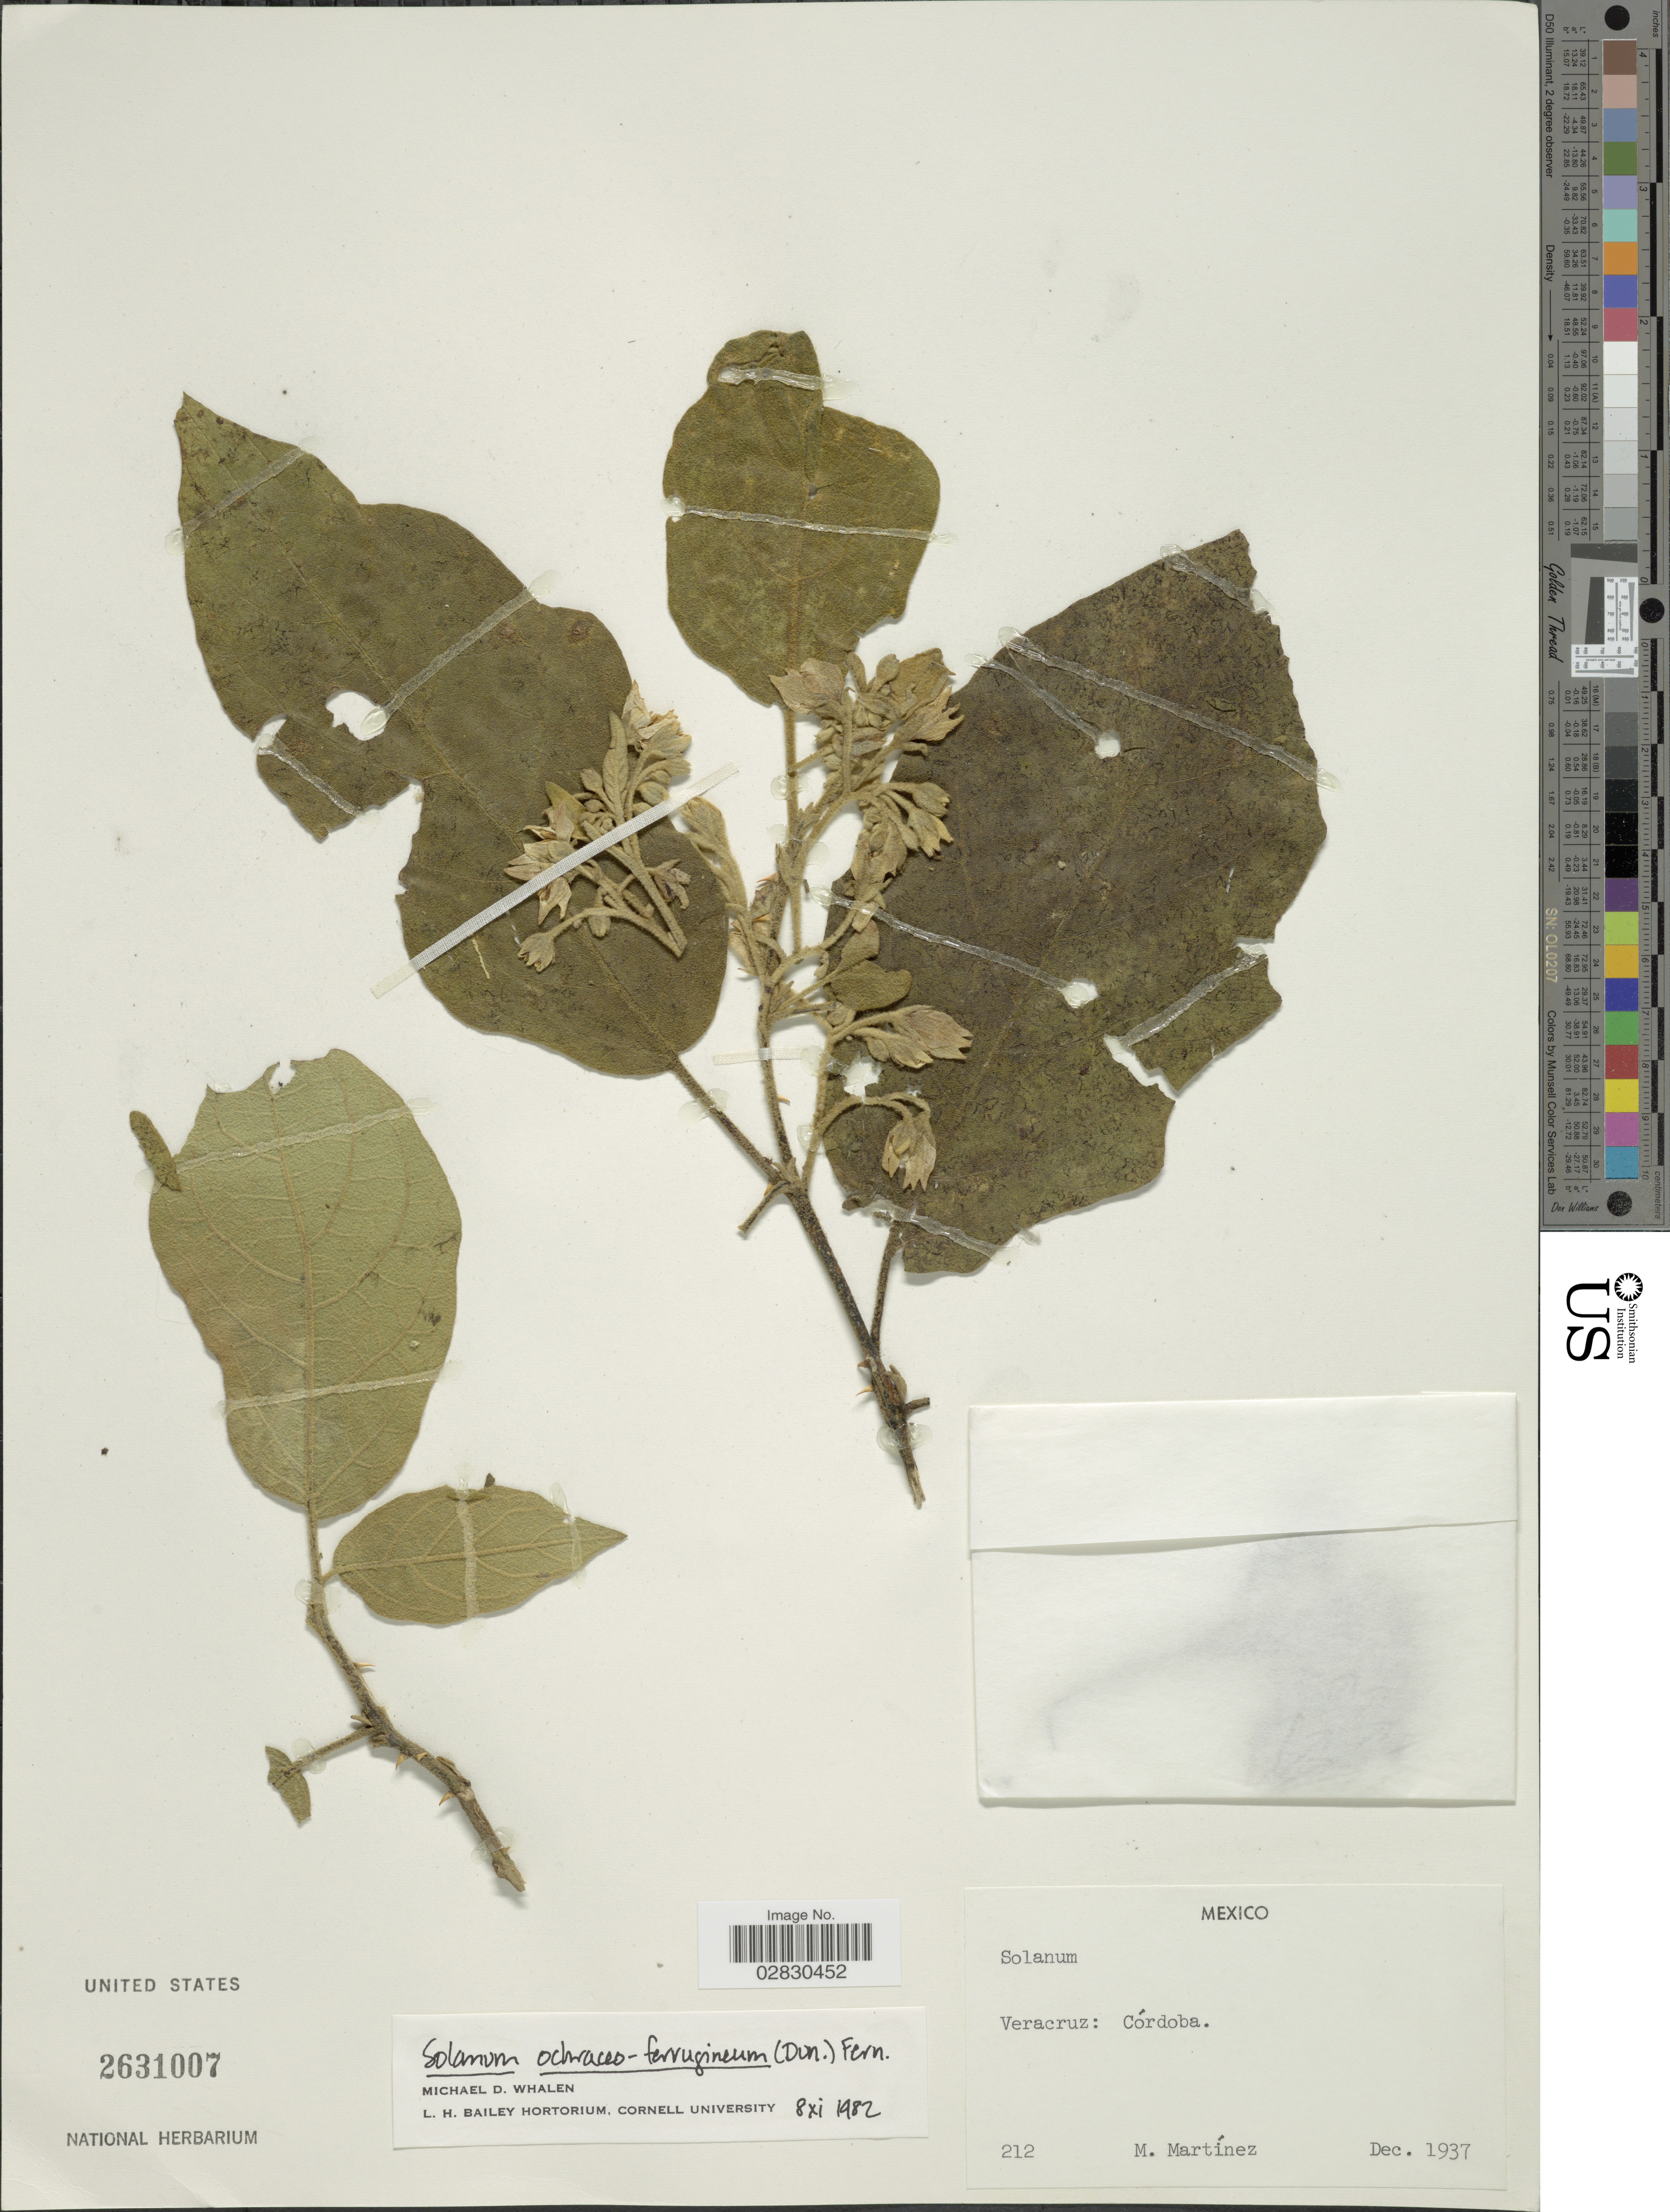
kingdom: Plantae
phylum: Tracheophyta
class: Magnoliopsida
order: Solanales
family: Solanaceae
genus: Solanum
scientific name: Solanum ochraceo-ferrugineum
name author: (Dunal) Fernald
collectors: M. Martinez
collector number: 212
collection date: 1937-12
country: Mexico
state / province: Veracruz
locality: Veracruz: Córdoba.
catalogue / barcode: US 2631007